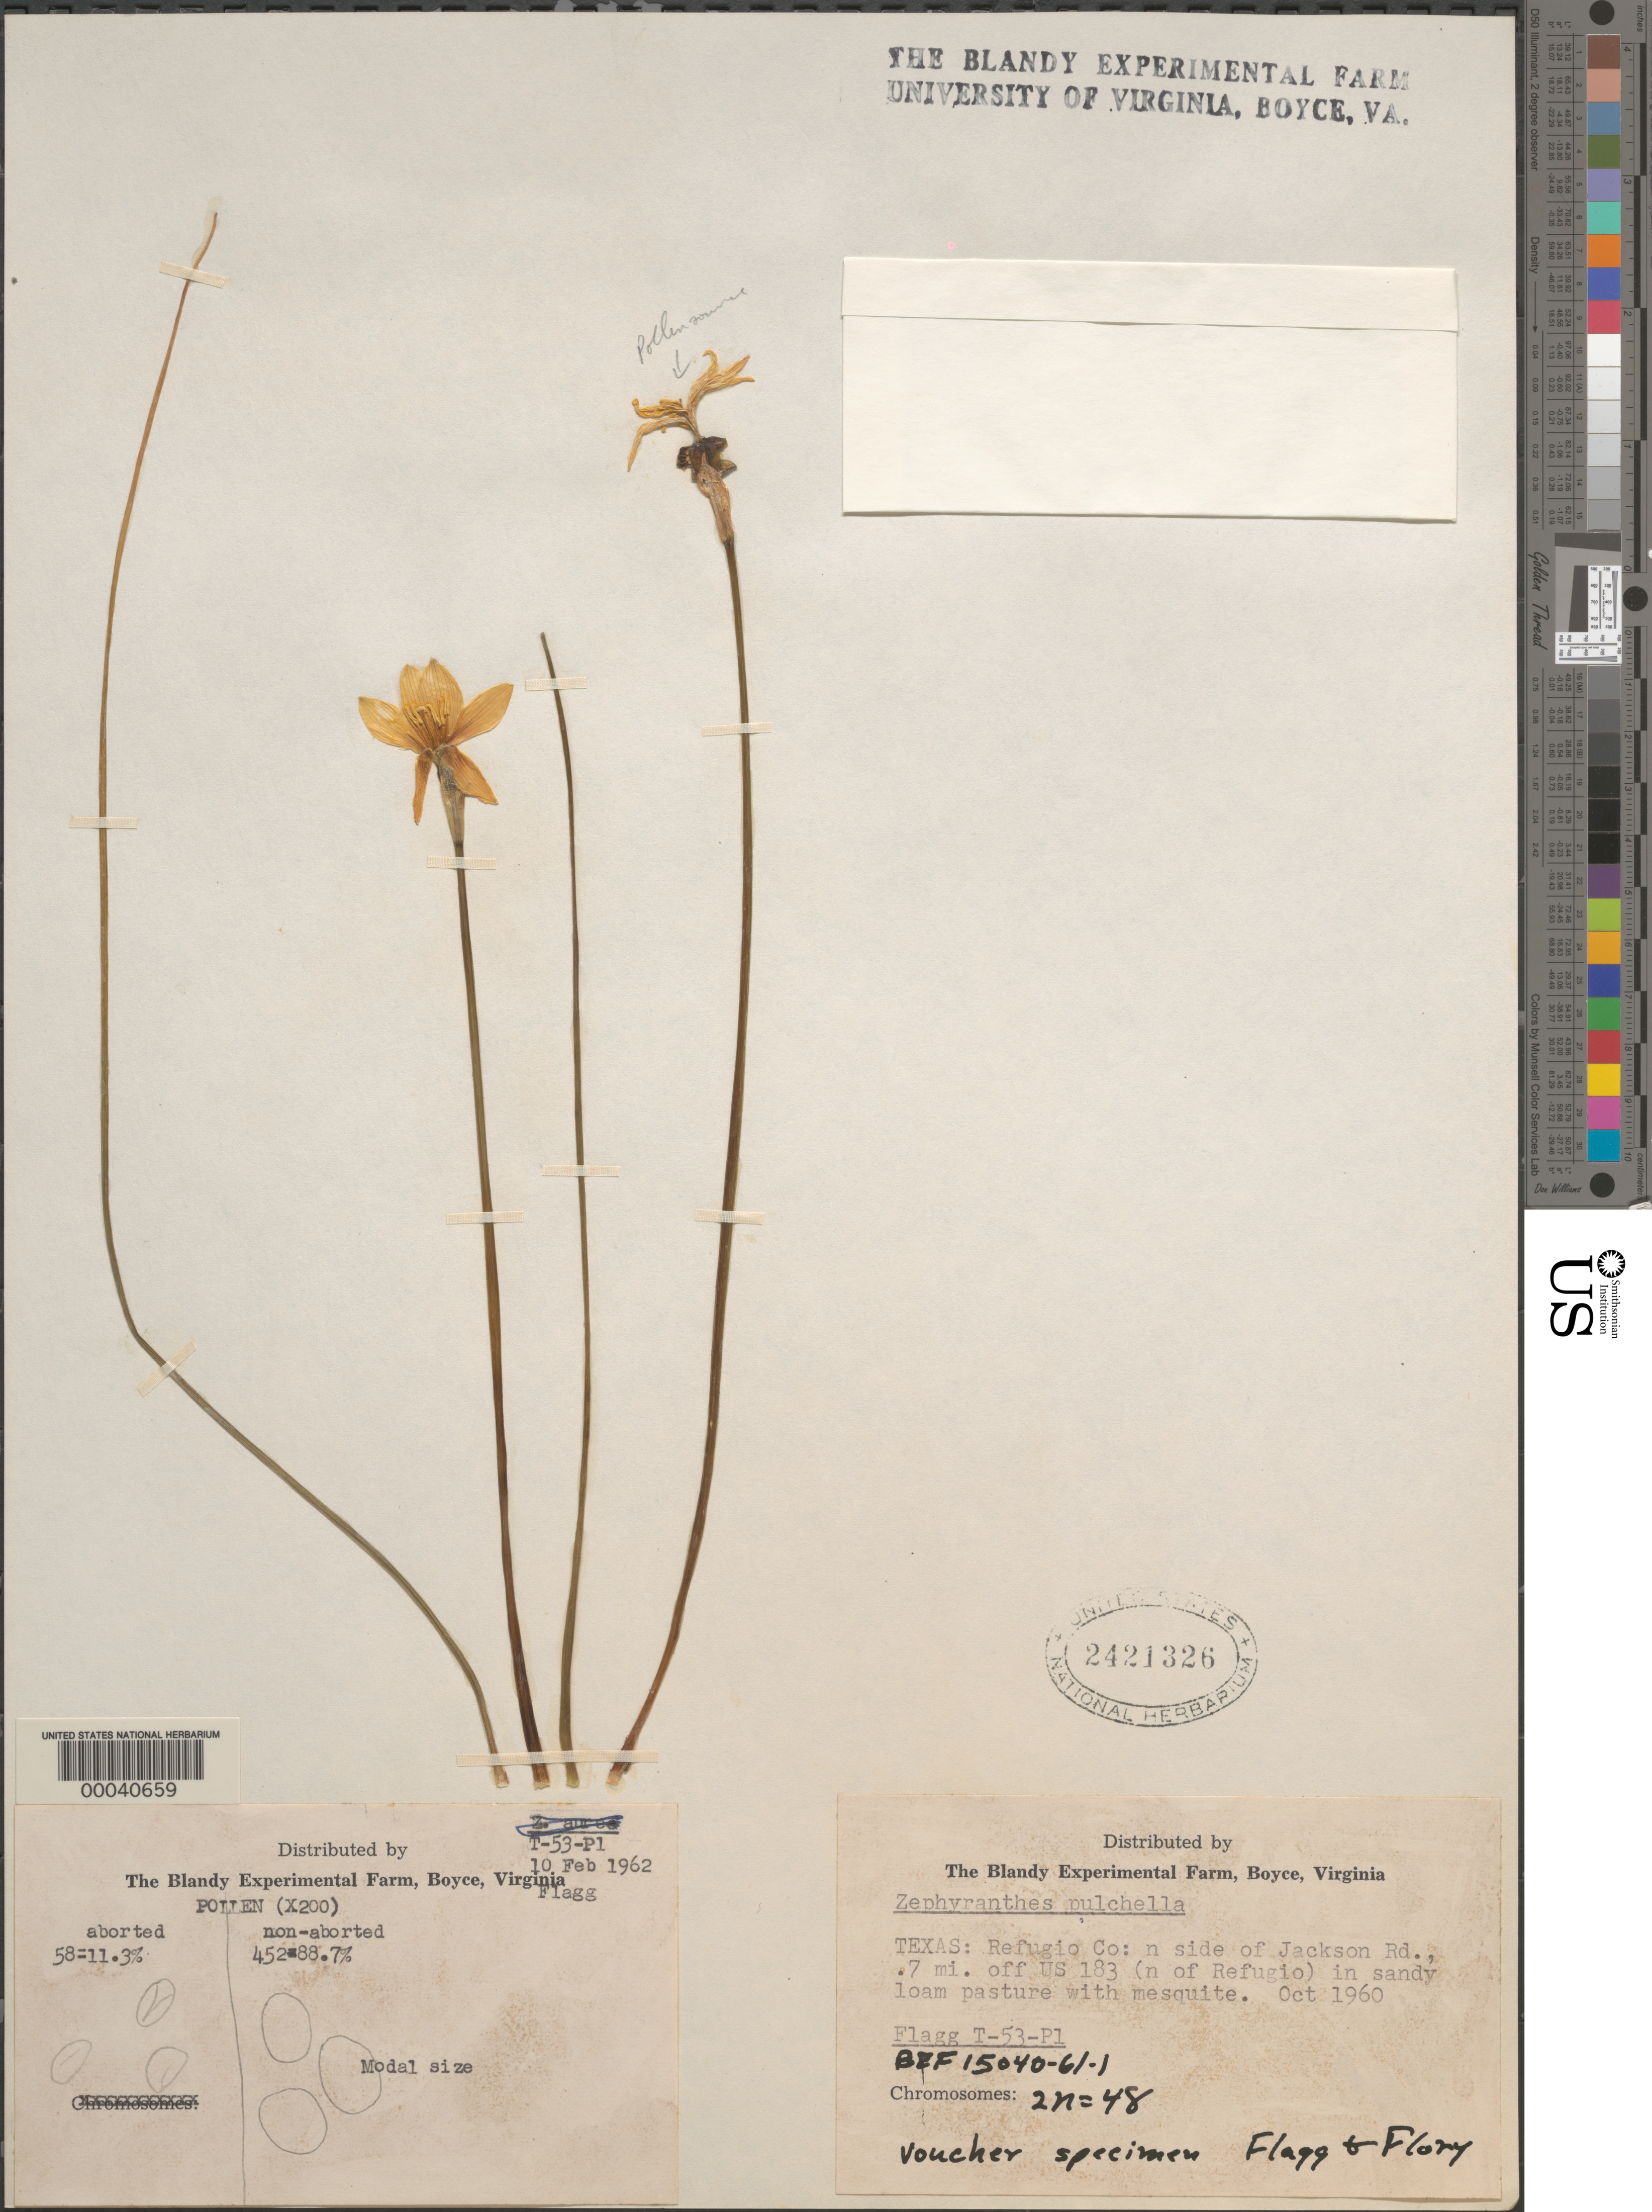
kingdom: Plantae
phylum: Tracheophyta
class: Liliopsida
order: Asparagales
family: Amaryllidaceae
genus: Zephyranthes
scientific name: Zephyranthes pulchella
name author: J.G. Sm.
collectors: R. O. Flagg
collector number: T-53-p1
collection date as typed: Oct 1960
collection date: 1960-10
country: United States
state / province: Texas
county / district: Refugio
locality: N side of jackson rd., 0.7 mi. off u.s. 183 (n of refugio)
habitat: Sandy loam pasture with mesquite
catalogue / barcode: US 2421326